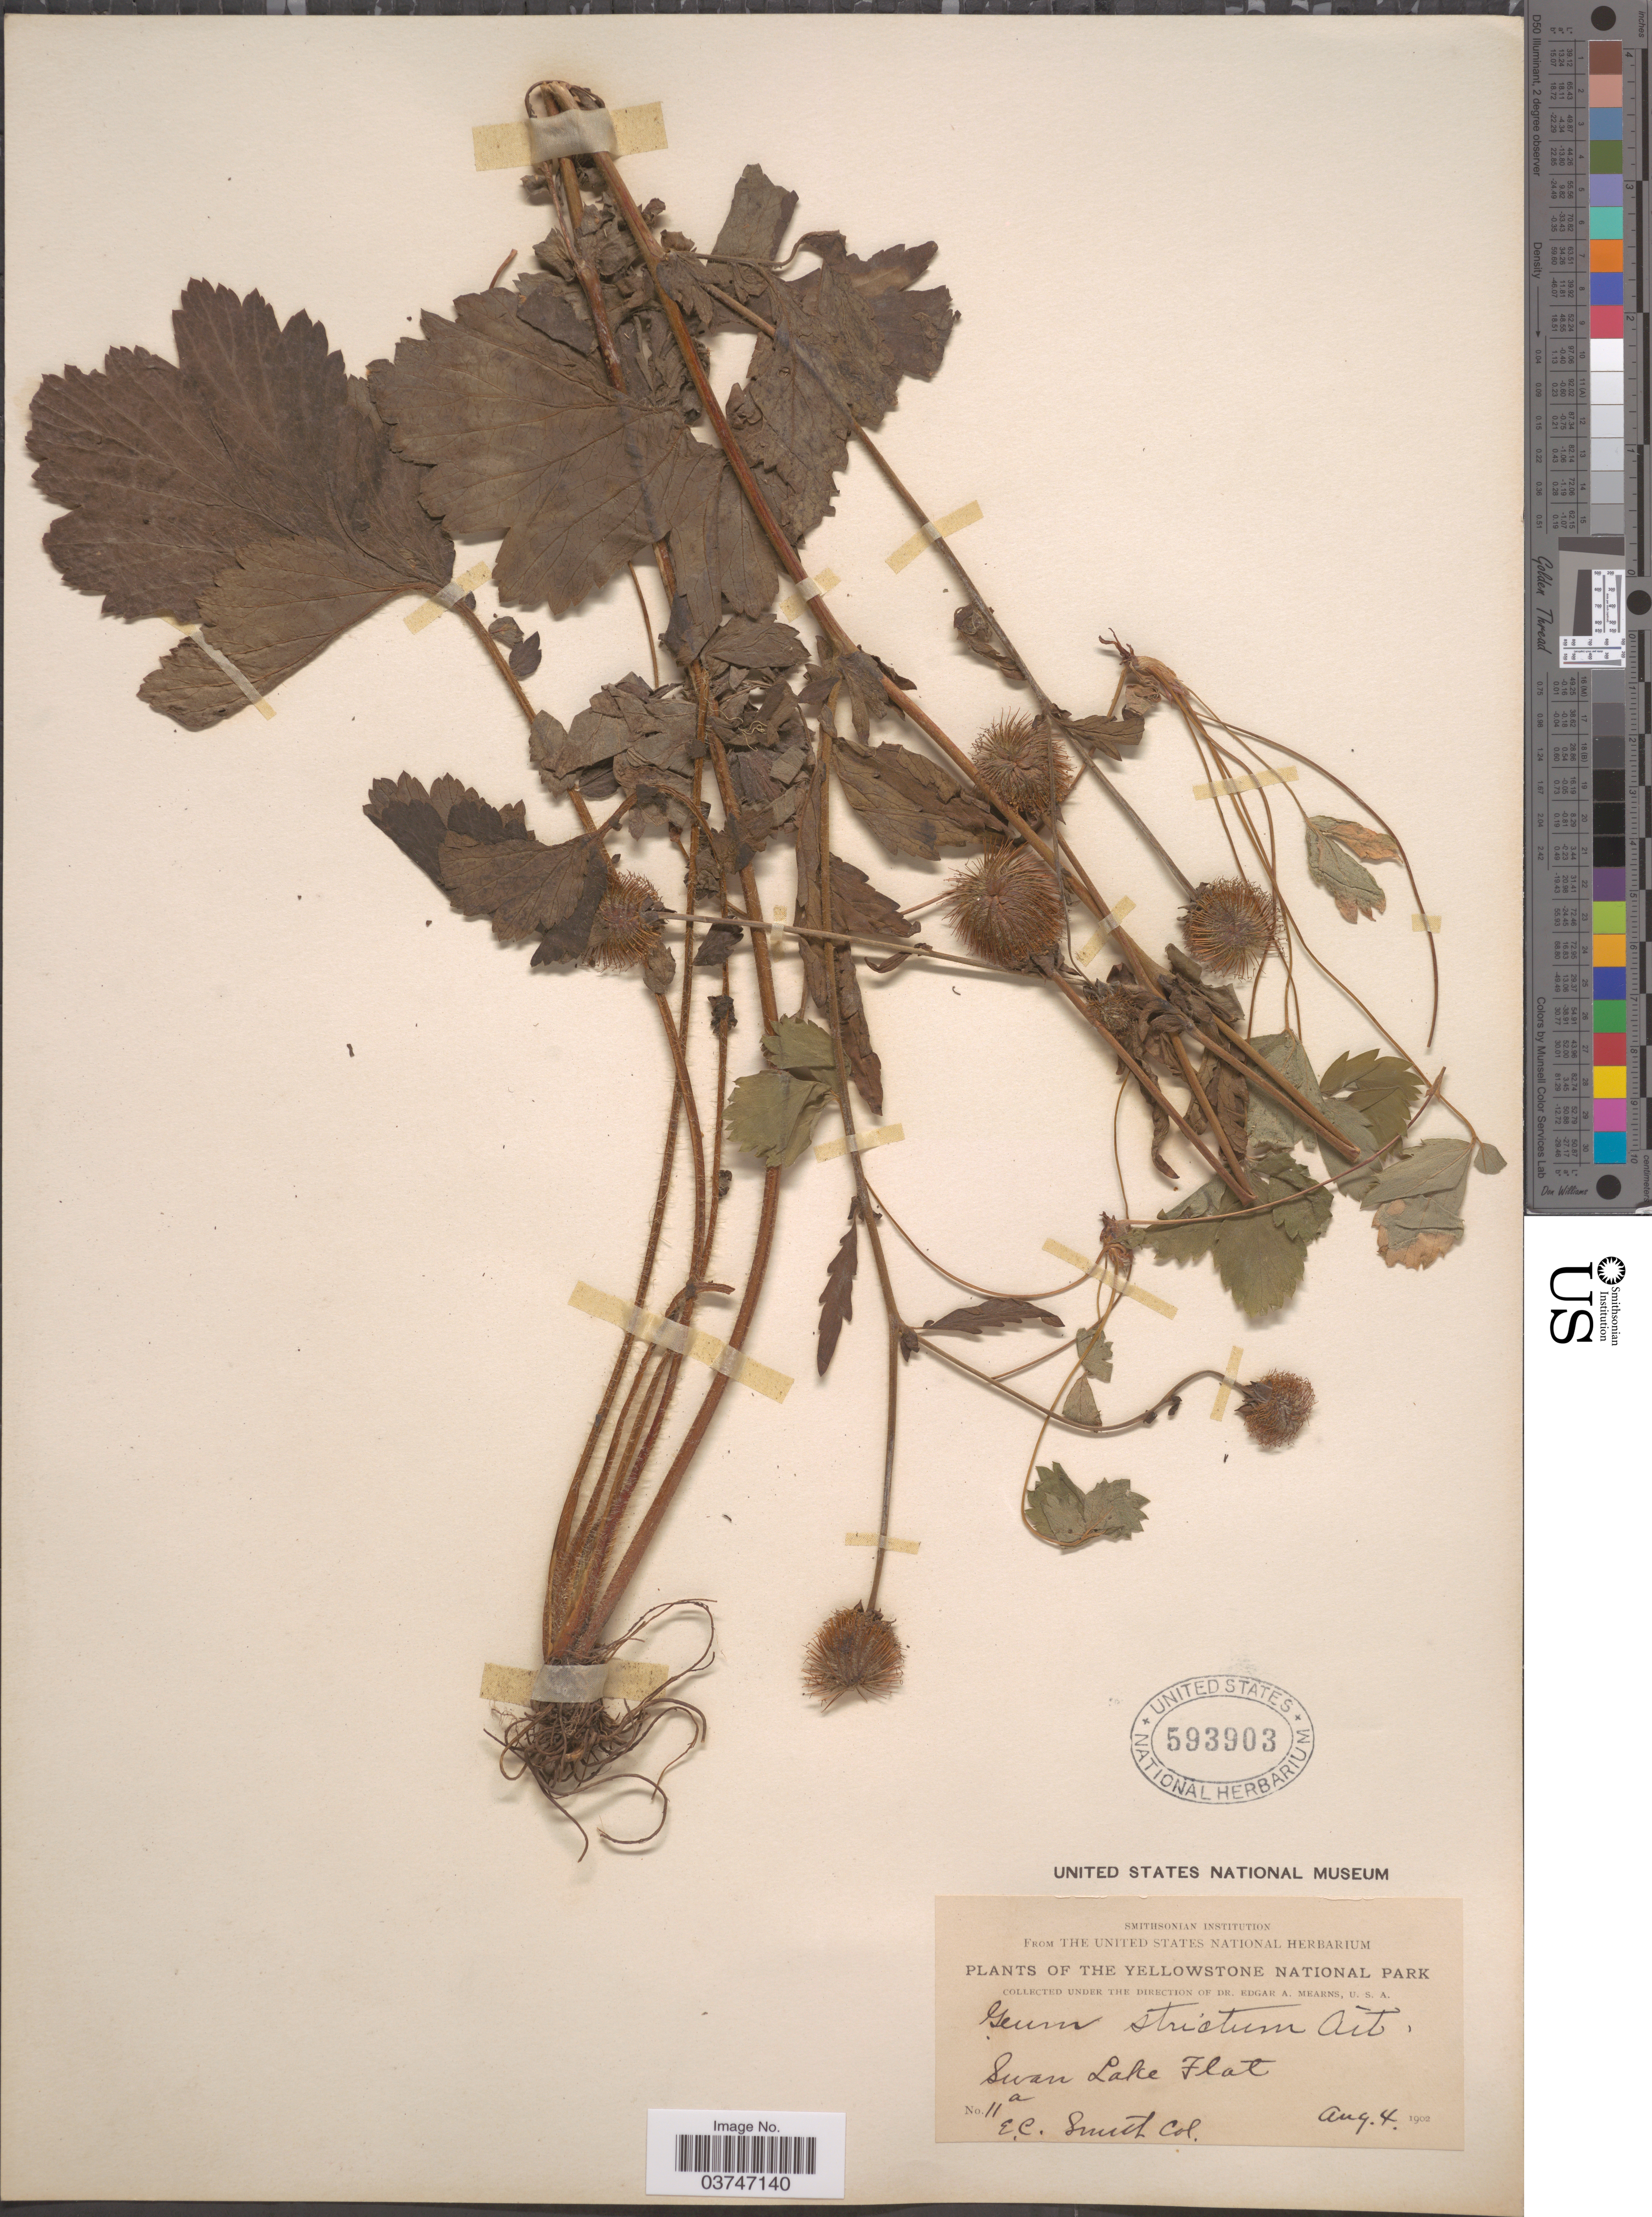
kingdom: Plantae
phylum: Tracheophyta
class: Magnoliopsida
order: Rosales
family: Rosaceae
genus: Geum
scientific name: Geum aleppicum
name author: Jacq.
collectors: E. Smith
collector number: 11a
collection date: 1902-08-04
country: United States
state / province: Wyoming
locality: The Yellowstone National Park. Swan Lake Flat.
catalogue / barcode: US 593903